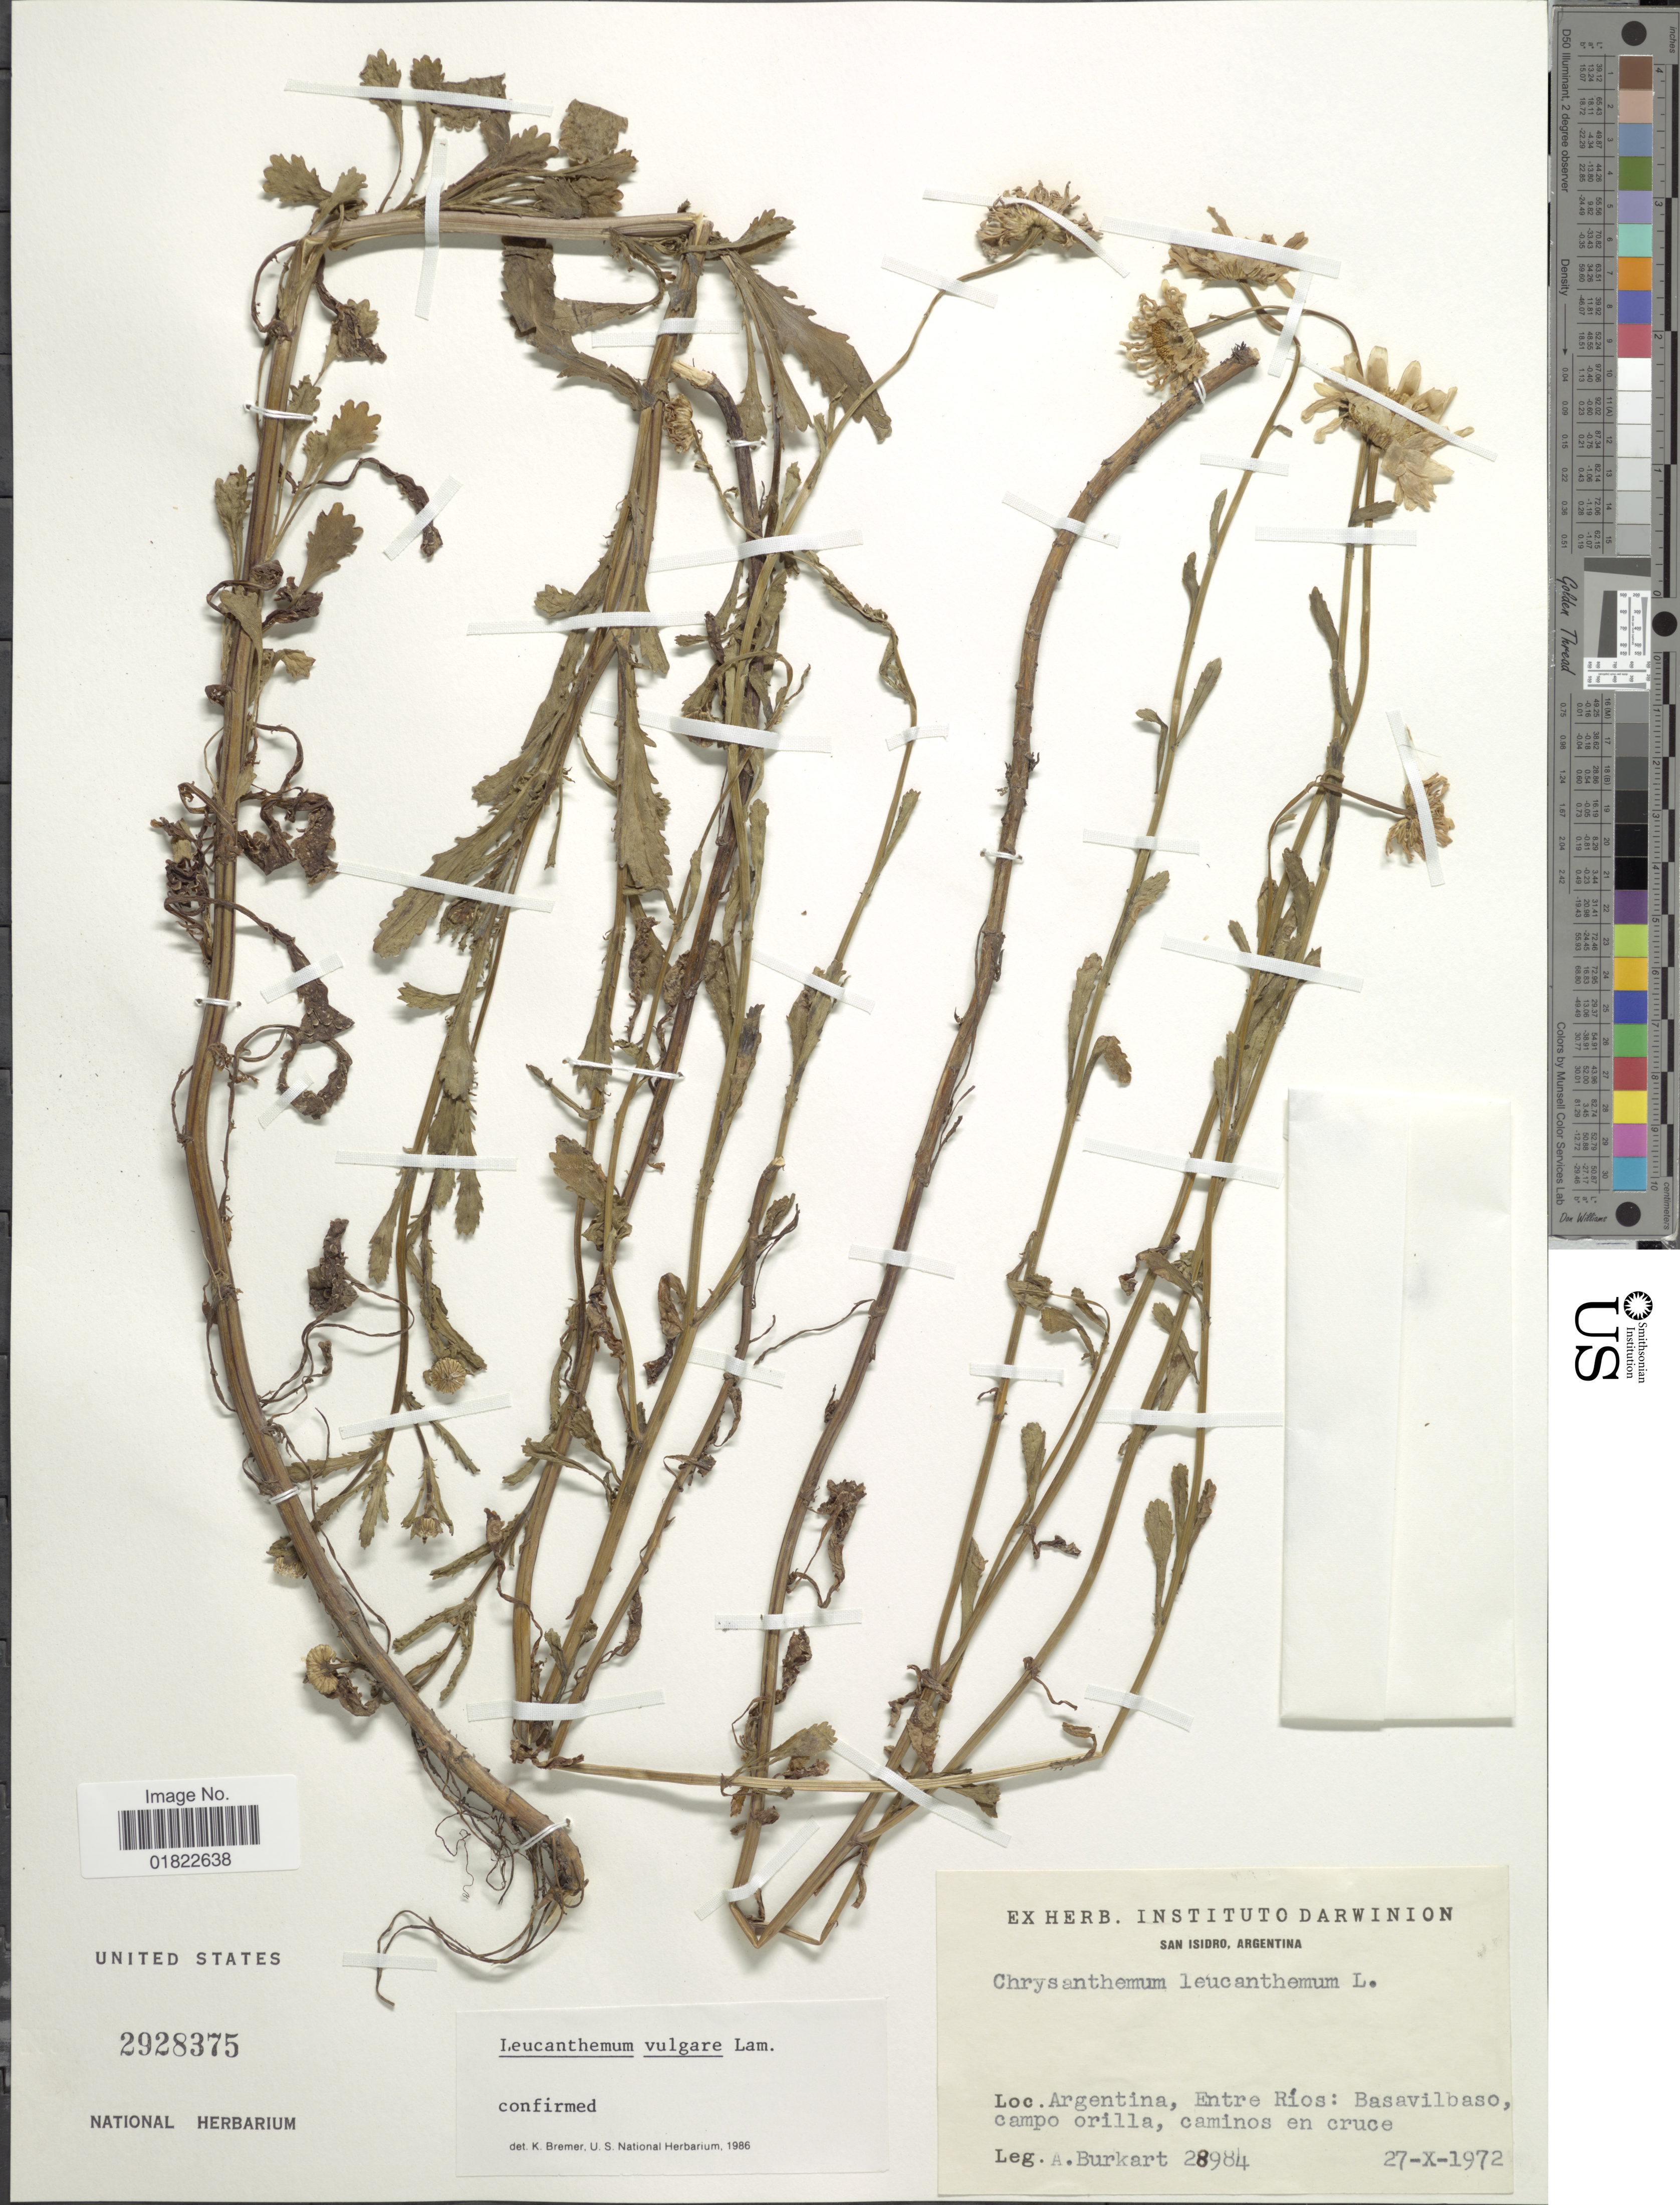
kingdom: Plantae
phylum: Tracheophyta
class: Magnoliopsida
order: Asterales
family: Asteraceae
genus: Leucanthemum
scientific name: Leucanthemum vulgare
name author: Lam.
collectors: A. E. Burkart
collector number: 28984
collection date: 1972-10-27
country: Argentina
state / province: Entre Rios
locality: Argentina, Entre Rios: Basavilbaso, campo orilla. caminos en cruce.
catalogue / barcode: US 2928375